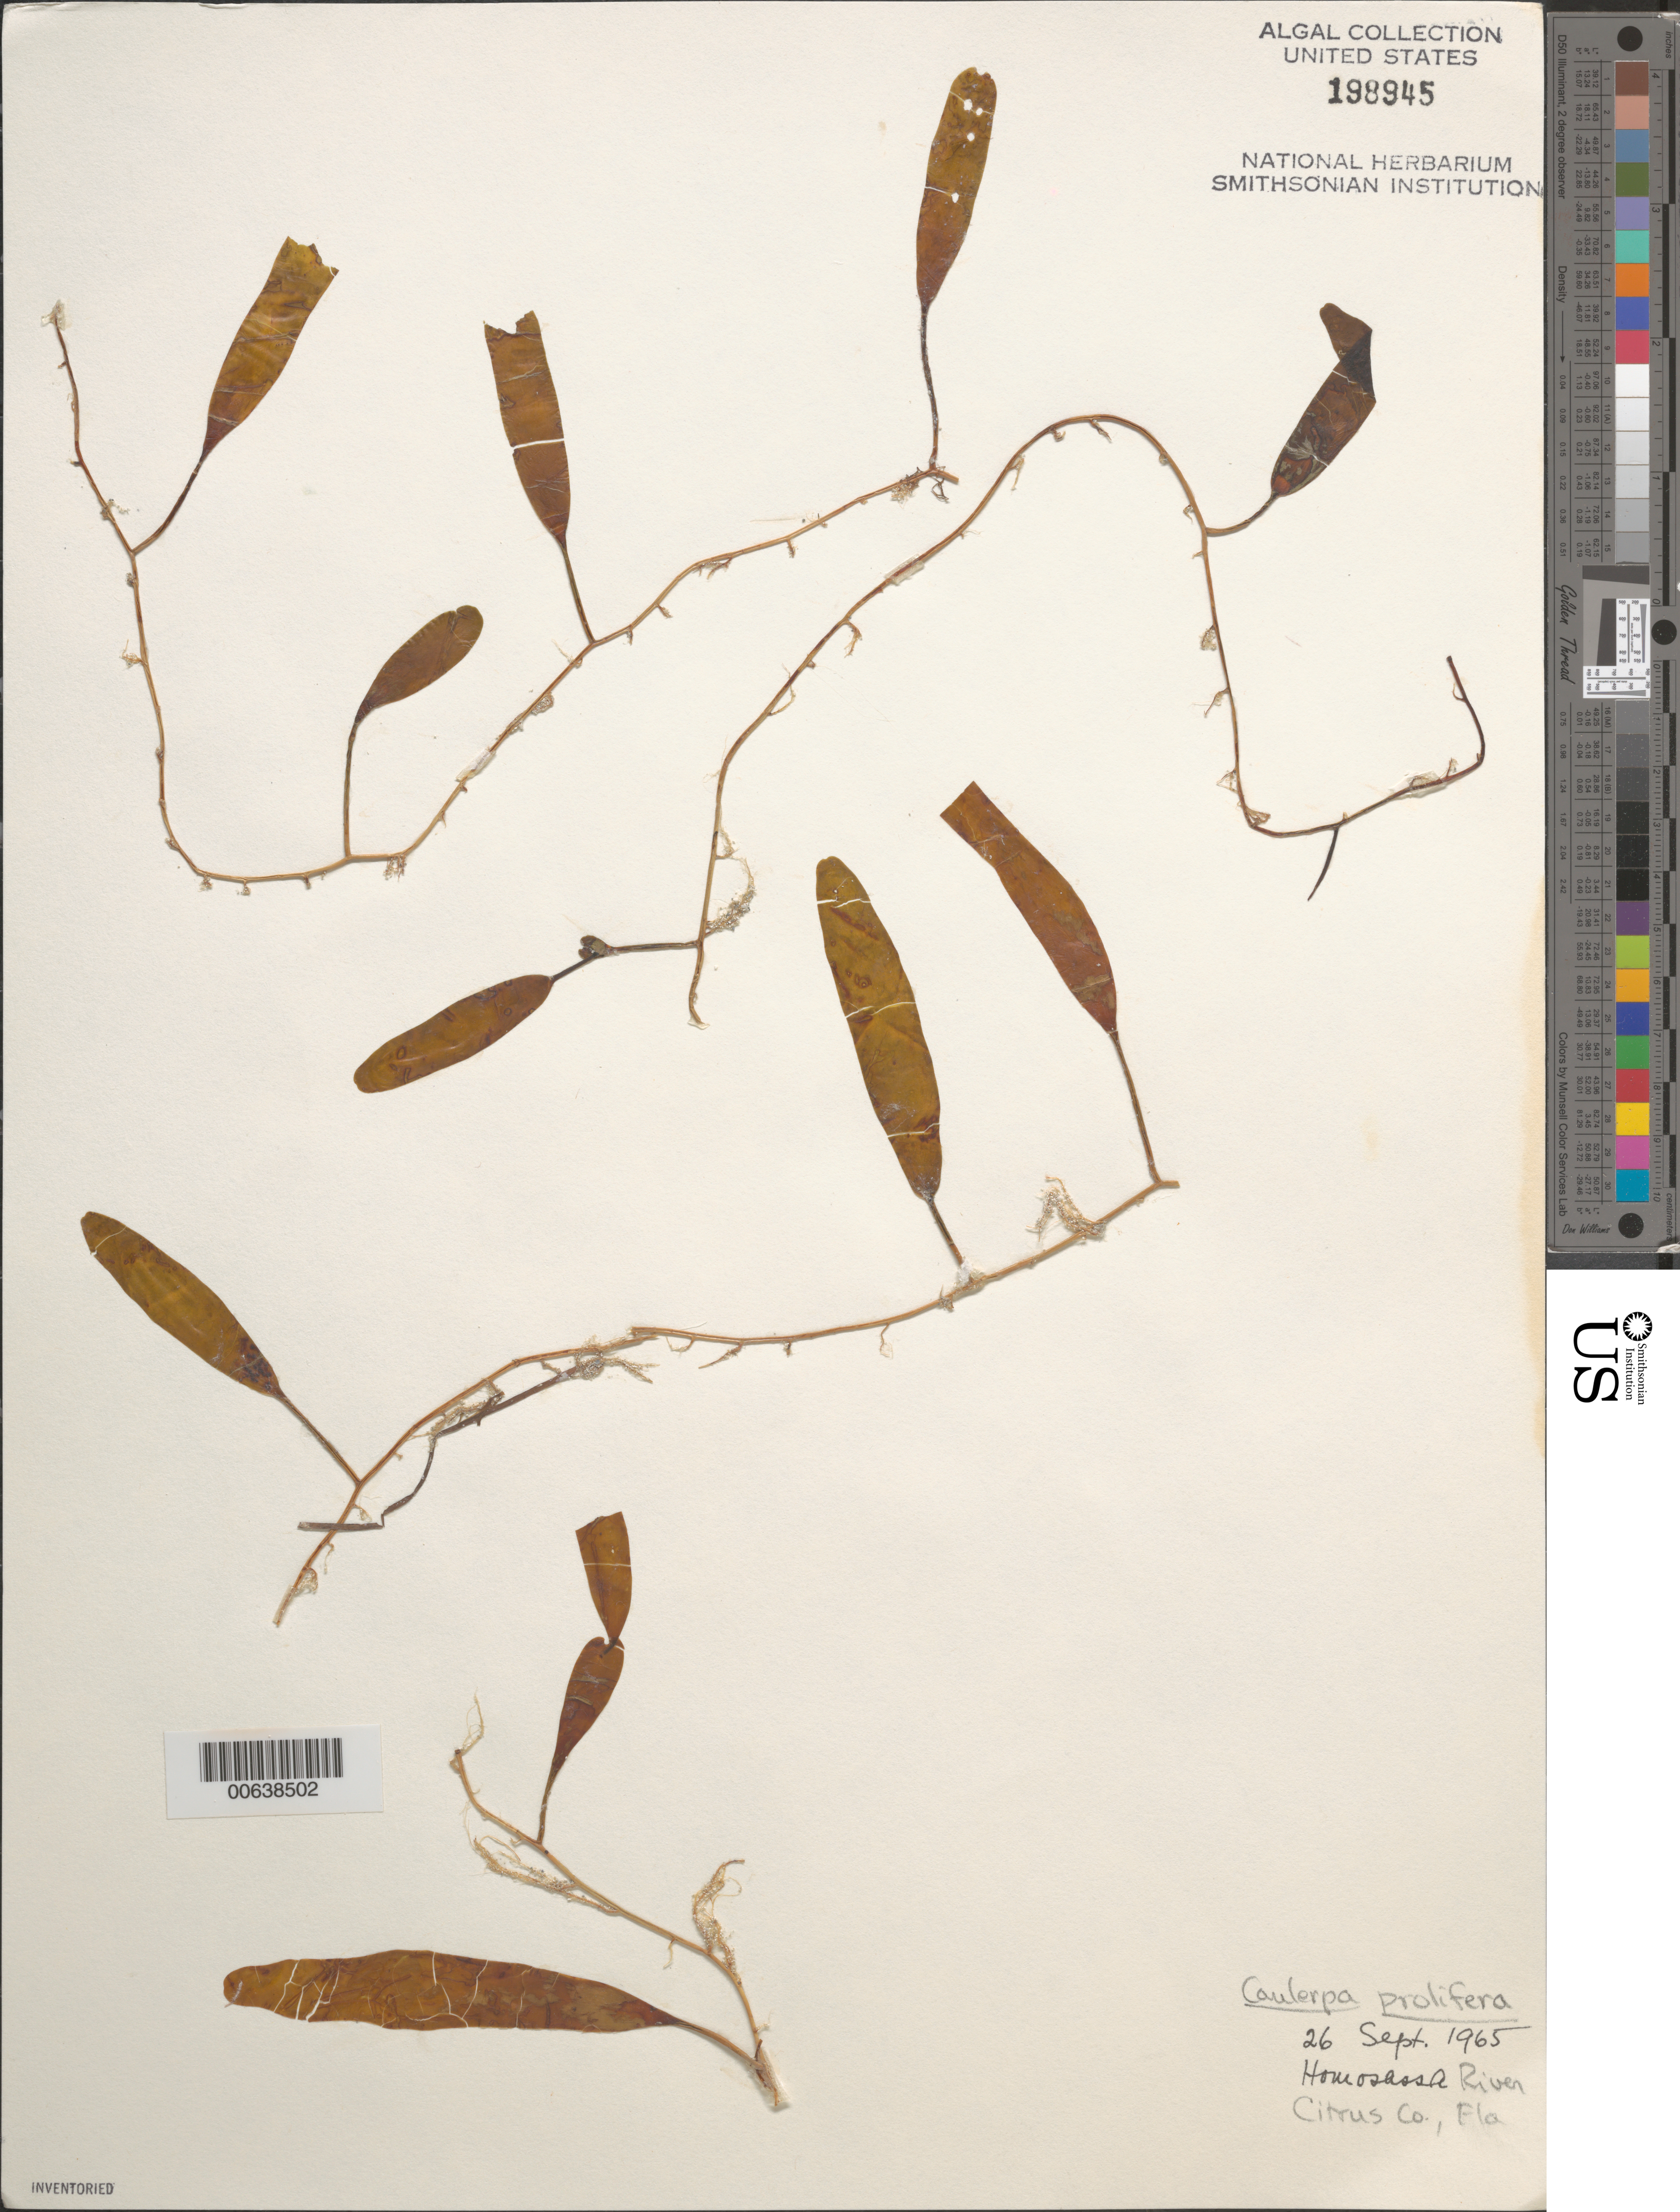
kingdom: Plantae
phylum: Chlorophyta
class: Ulvophyceae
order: Bryopsidales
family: Caulerpaceae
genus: Caulerpa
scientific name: Caulerpa prolifera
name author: (Forssk.) J.V.Lamouroux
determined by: Brooks, B. L., (BOT), Smithsonian Institution - National Museum of Natural History (UNITED STATES)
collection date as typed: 26 Sep 1965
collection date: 1965-09-26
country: United States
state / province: Florida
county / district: Citrus County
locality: Homosassa River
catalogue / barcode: US 198945